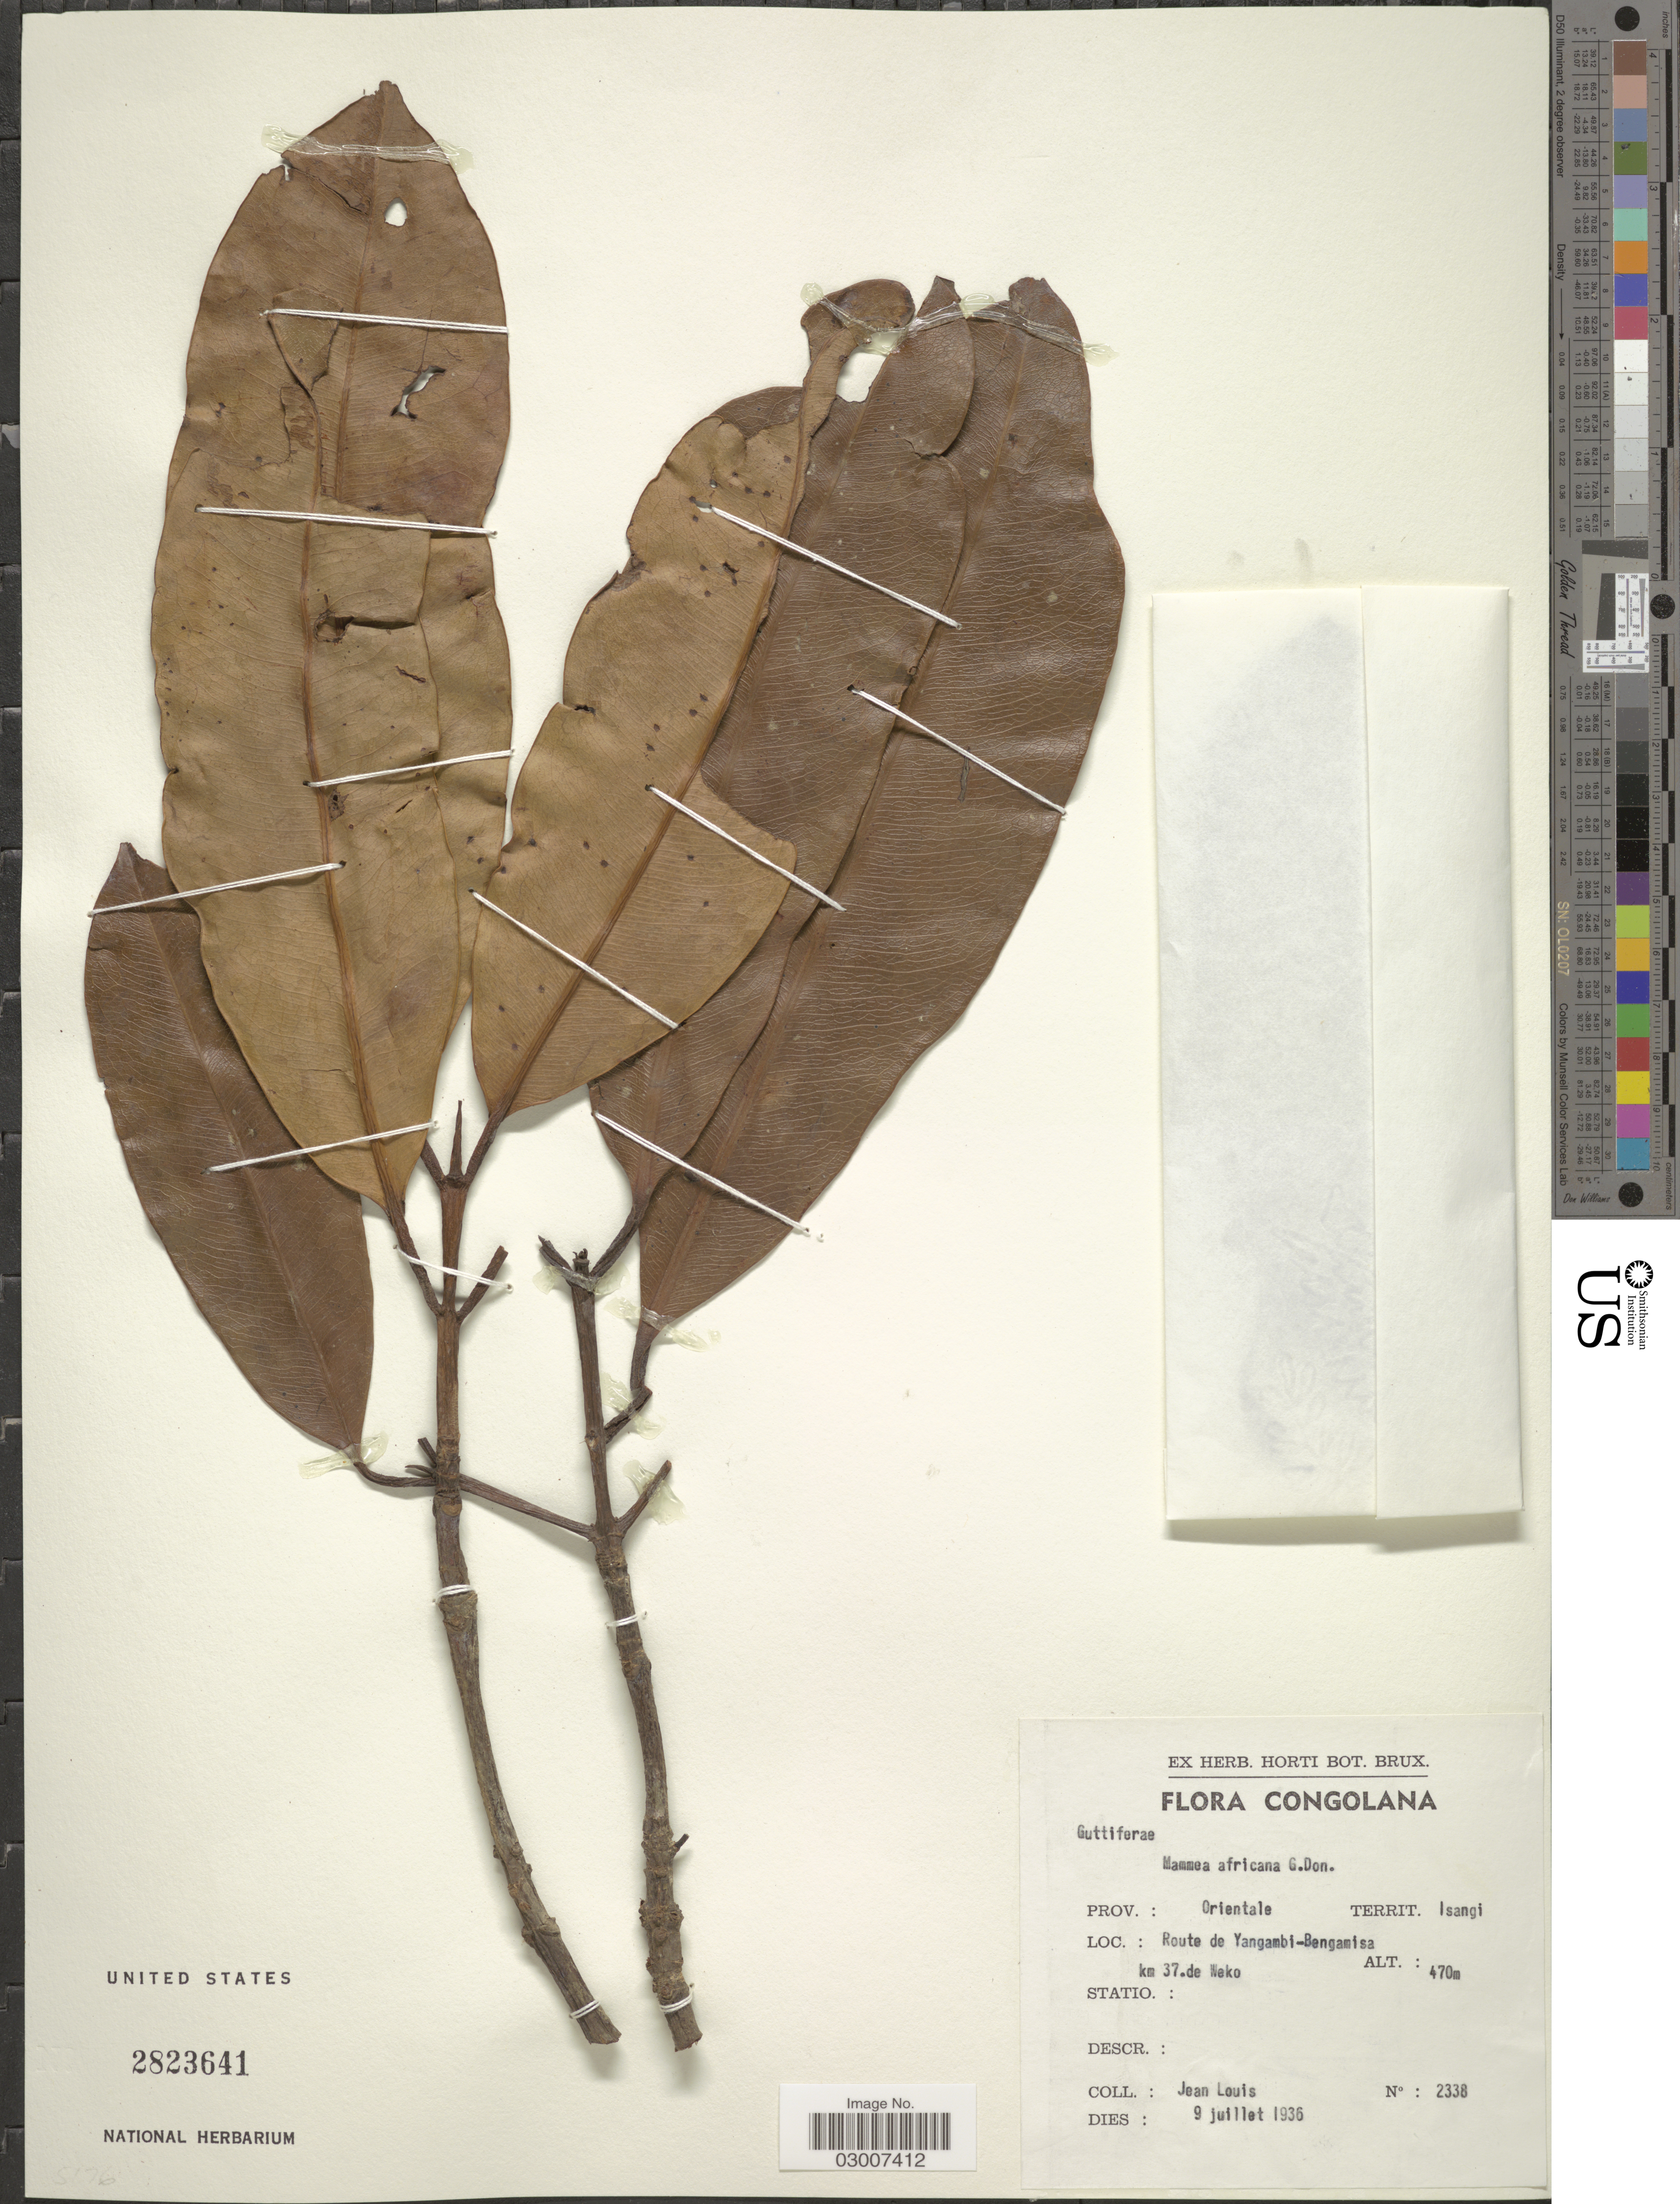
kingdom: Plantae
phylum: Tracheophyta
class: Magnoliopsida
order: Malpighiales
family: Calophyllaceae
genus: Mammea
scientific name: Mammea africana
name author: Sabine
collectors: J. Louis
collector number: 2338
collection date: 1936-07-09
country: Congo, Democratic Republic of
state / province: Tshopo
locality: Prov.: Orientale. Territ. Isangi. Route de Yangambi-Bengamisa km 37 de Weko.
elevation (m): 470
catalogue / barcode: US 2823641